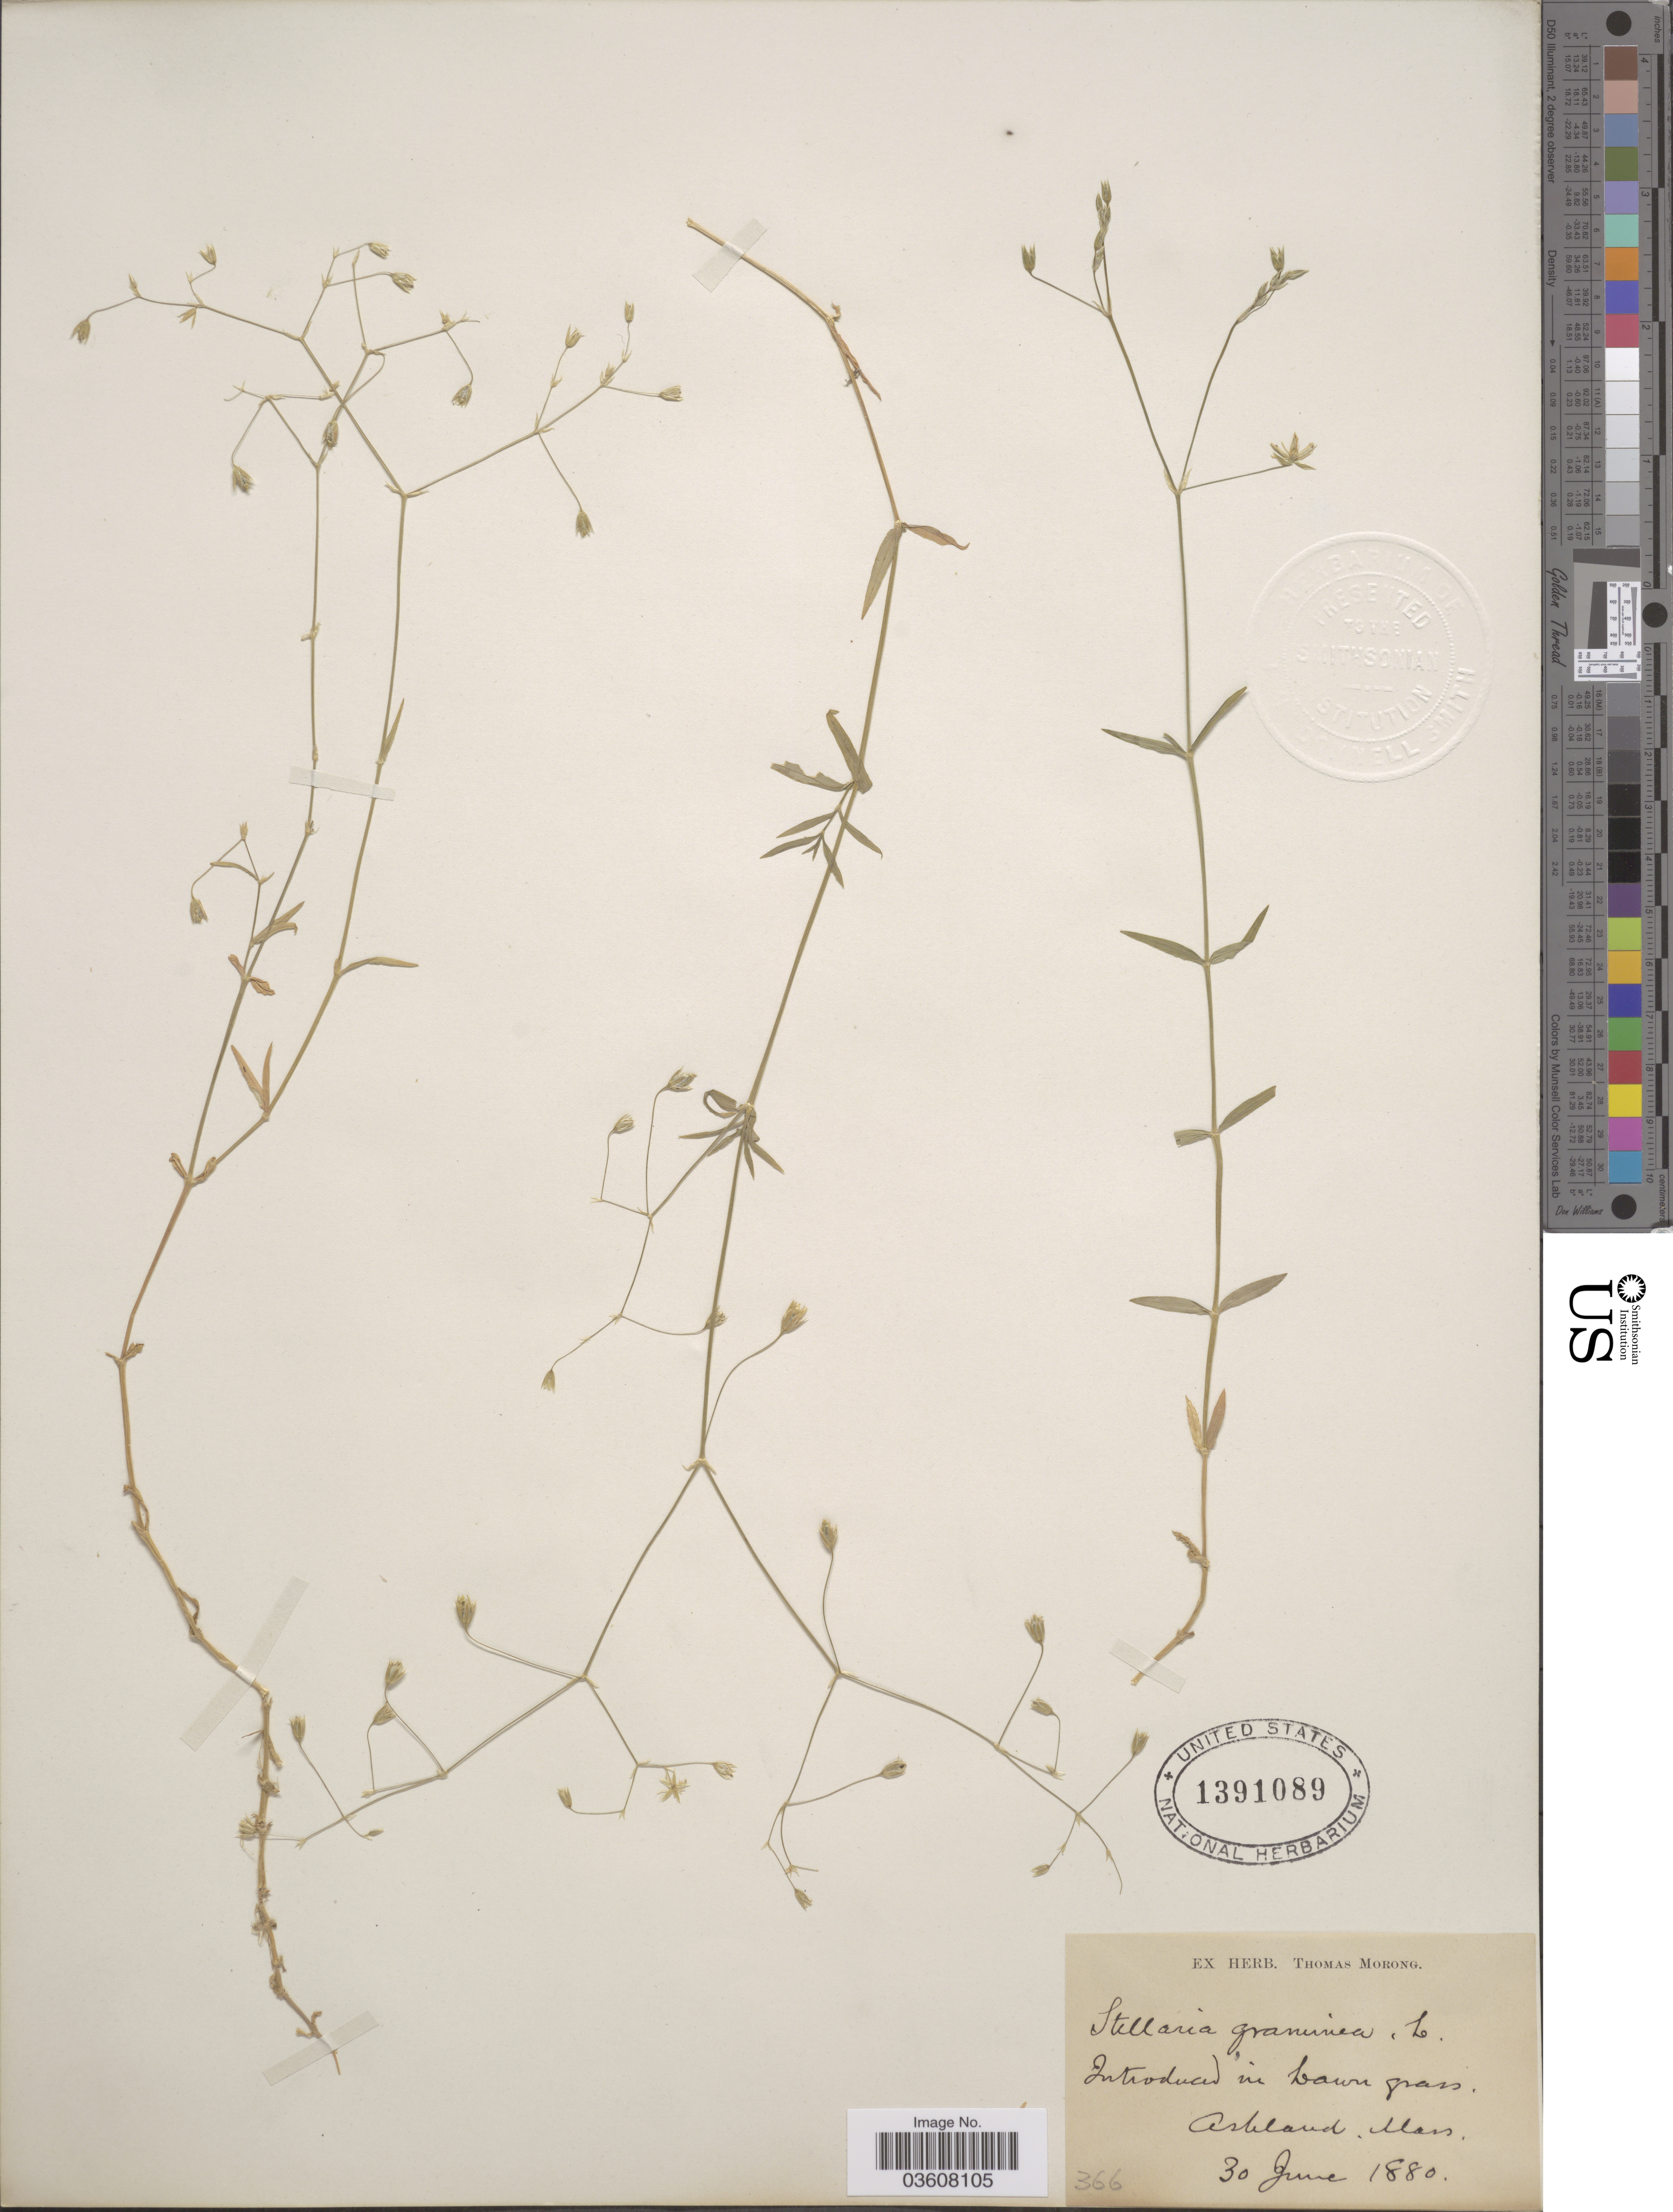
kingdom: Plantae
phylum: Tracheophyta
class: Magnoliopsida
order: Caryophyllales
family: Caryophyllaceae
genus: Stellaria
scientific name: Stellaria graminea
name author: L.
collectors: ex Herb. T. Morong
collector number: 366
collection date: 1880-06-30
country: United States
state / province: Massachusetts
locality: Ashland.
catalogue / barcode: US 1391089